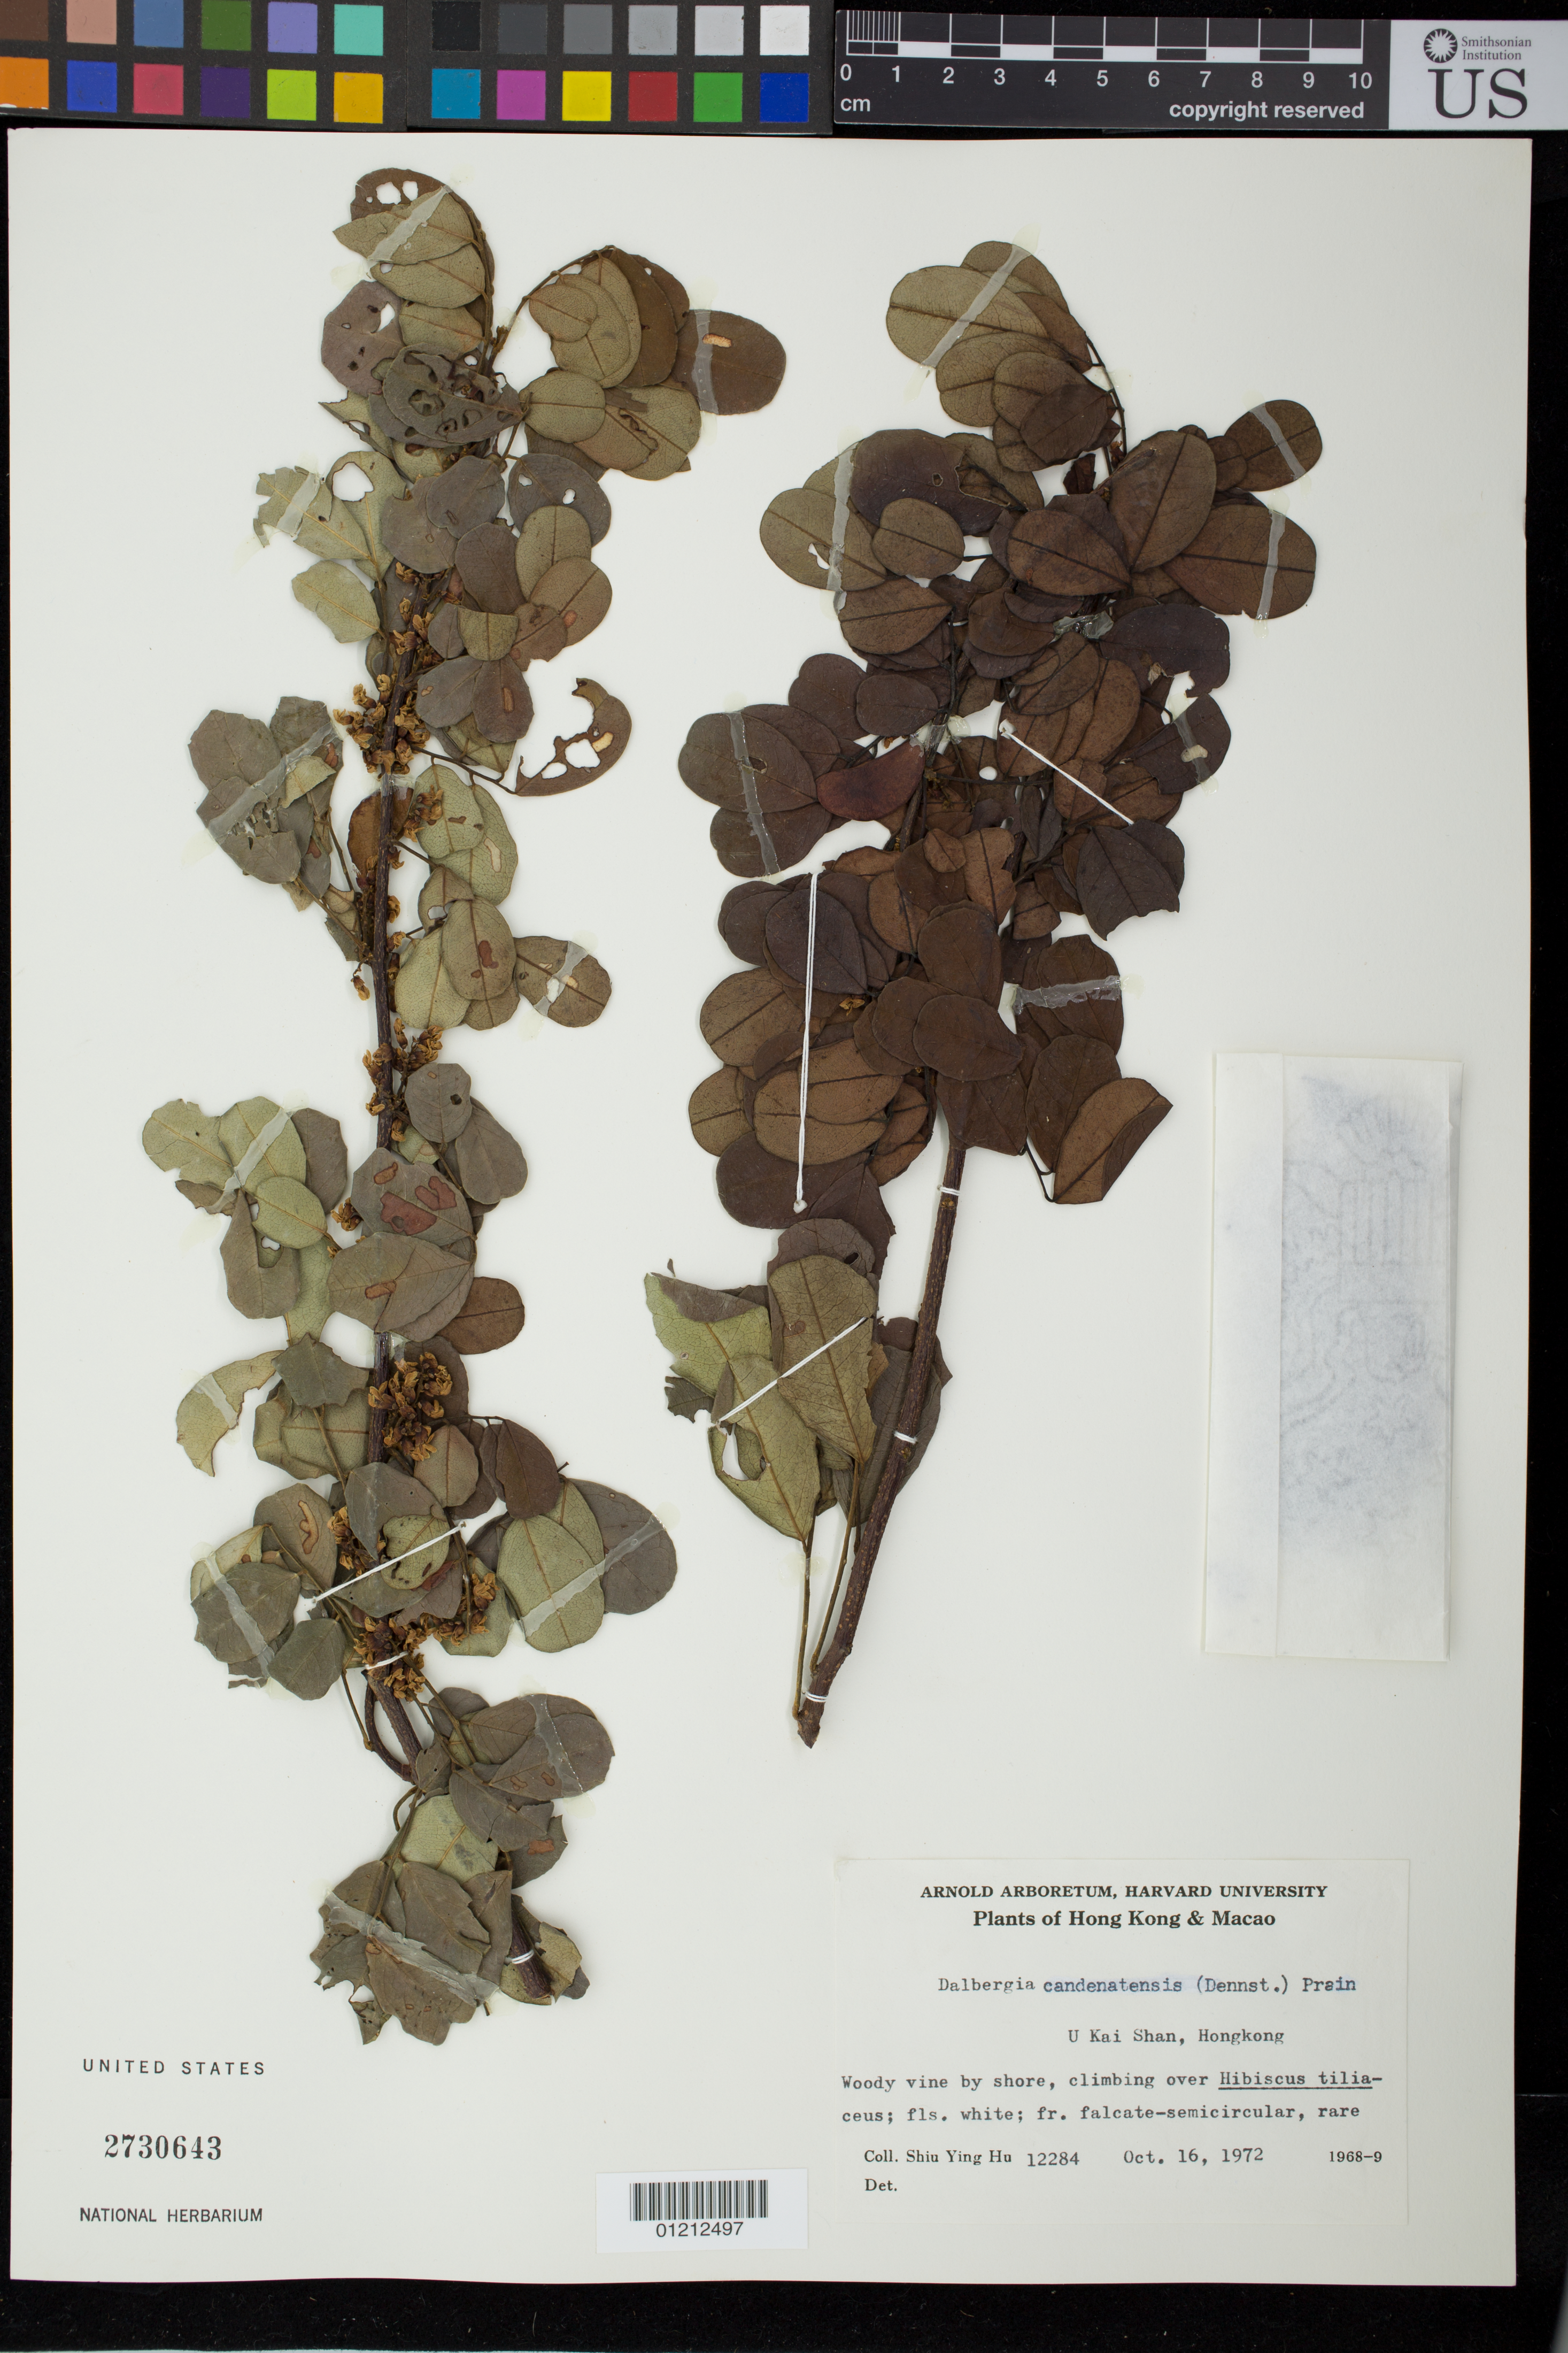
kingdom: Plantae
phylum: Tracheophyta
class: Magnoliopsida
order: Fabales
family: Fabaceae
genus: Dalbergia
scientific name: Dalbergia candenatensis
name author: (Dennst.) Pr.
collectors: Y. Shiu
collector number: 12284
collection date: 1972-10-16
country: China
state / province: Hong Kong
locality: U Kai Shan. Woody vine by the shore.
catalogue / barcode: US 2730643